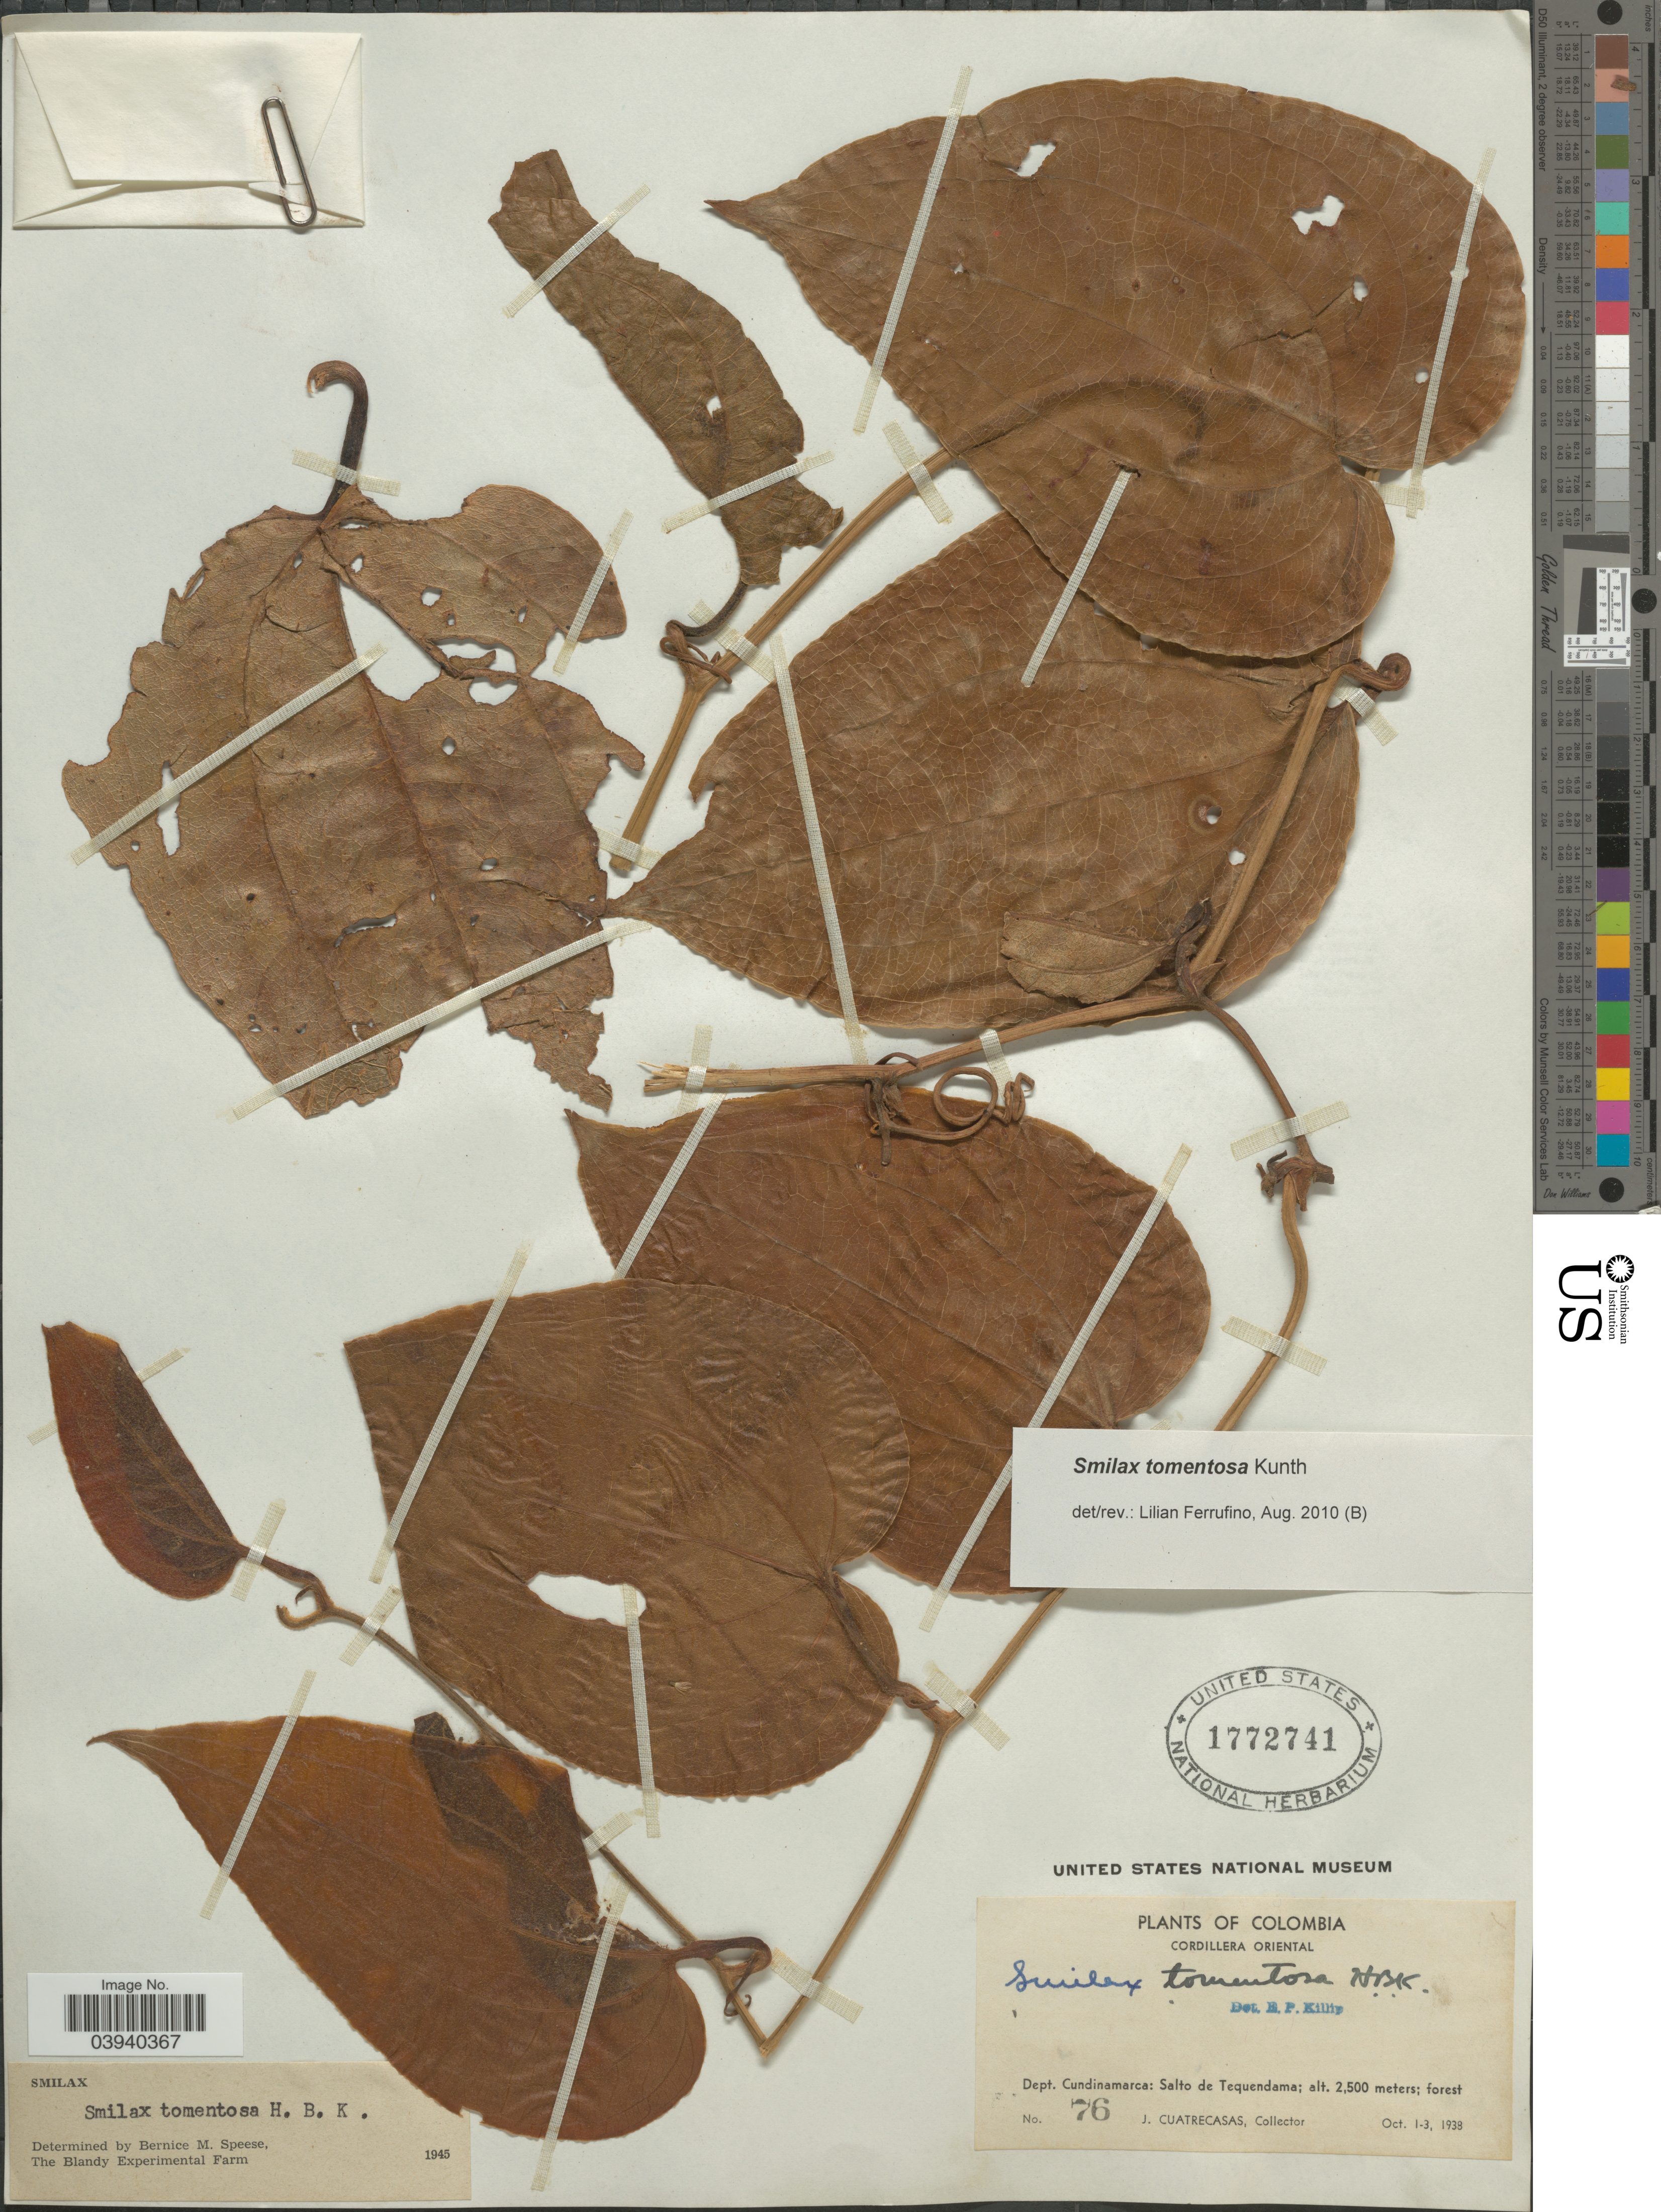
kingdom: Plantae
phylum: Tracheophyta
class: Liliopsida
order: Liliales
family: Smilacaceae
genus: Smilax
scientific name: Smilax tomentosa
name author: Kunth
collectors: J. Cuatrecasas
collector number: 76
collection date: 1938-10-01/1938-10-03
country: Colombia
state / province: Cundinamarca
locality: Cordillera Oriental. Dept. Cundinamarca: Salto de Tequendama.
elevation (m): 2500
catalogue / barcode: US 1772741